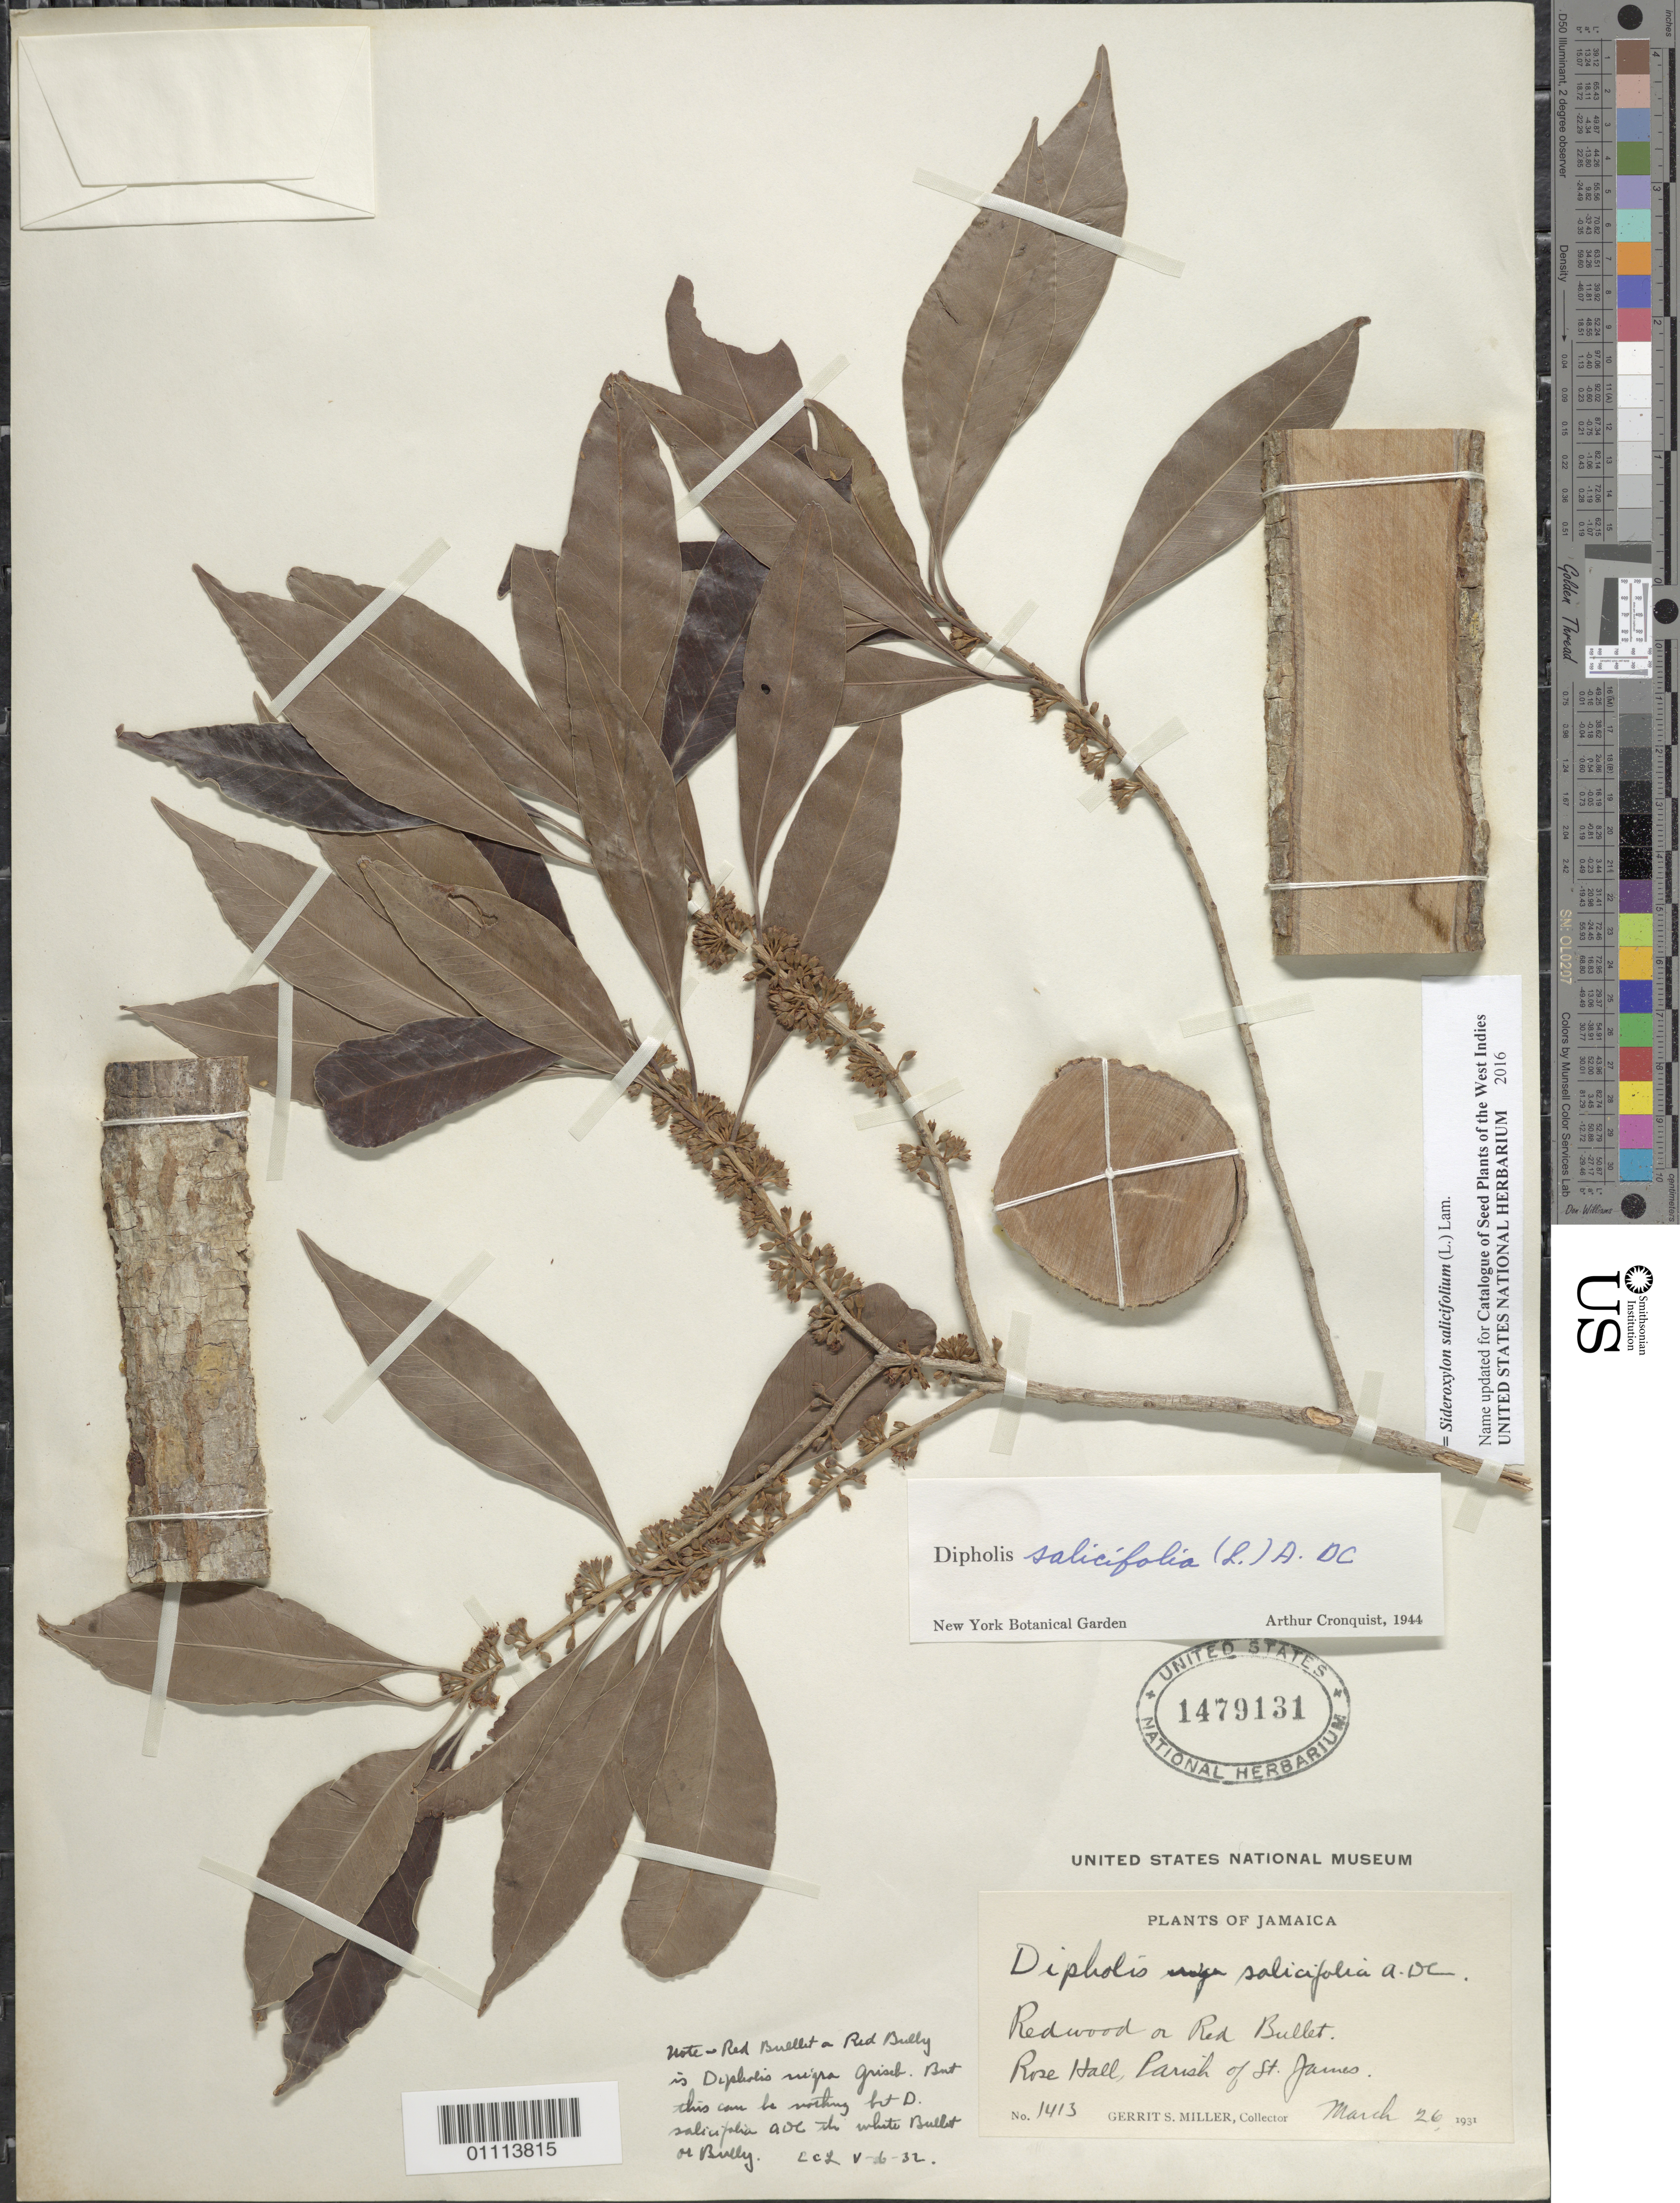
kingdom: Plantae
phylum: Tracheophyta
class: Magnoliopsida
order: Ericales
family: Sapotaceae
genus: Dipholis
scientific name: Dipholis salicifolia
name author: (L.) A. DC.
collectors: G. S. Miller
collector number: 1413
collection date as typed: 26 Mar 1931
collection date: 1931-03-26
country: Jamaica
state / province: Saint James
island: Jamaica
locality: Rose Hall, Parish of St. James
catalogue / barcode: US 1479131